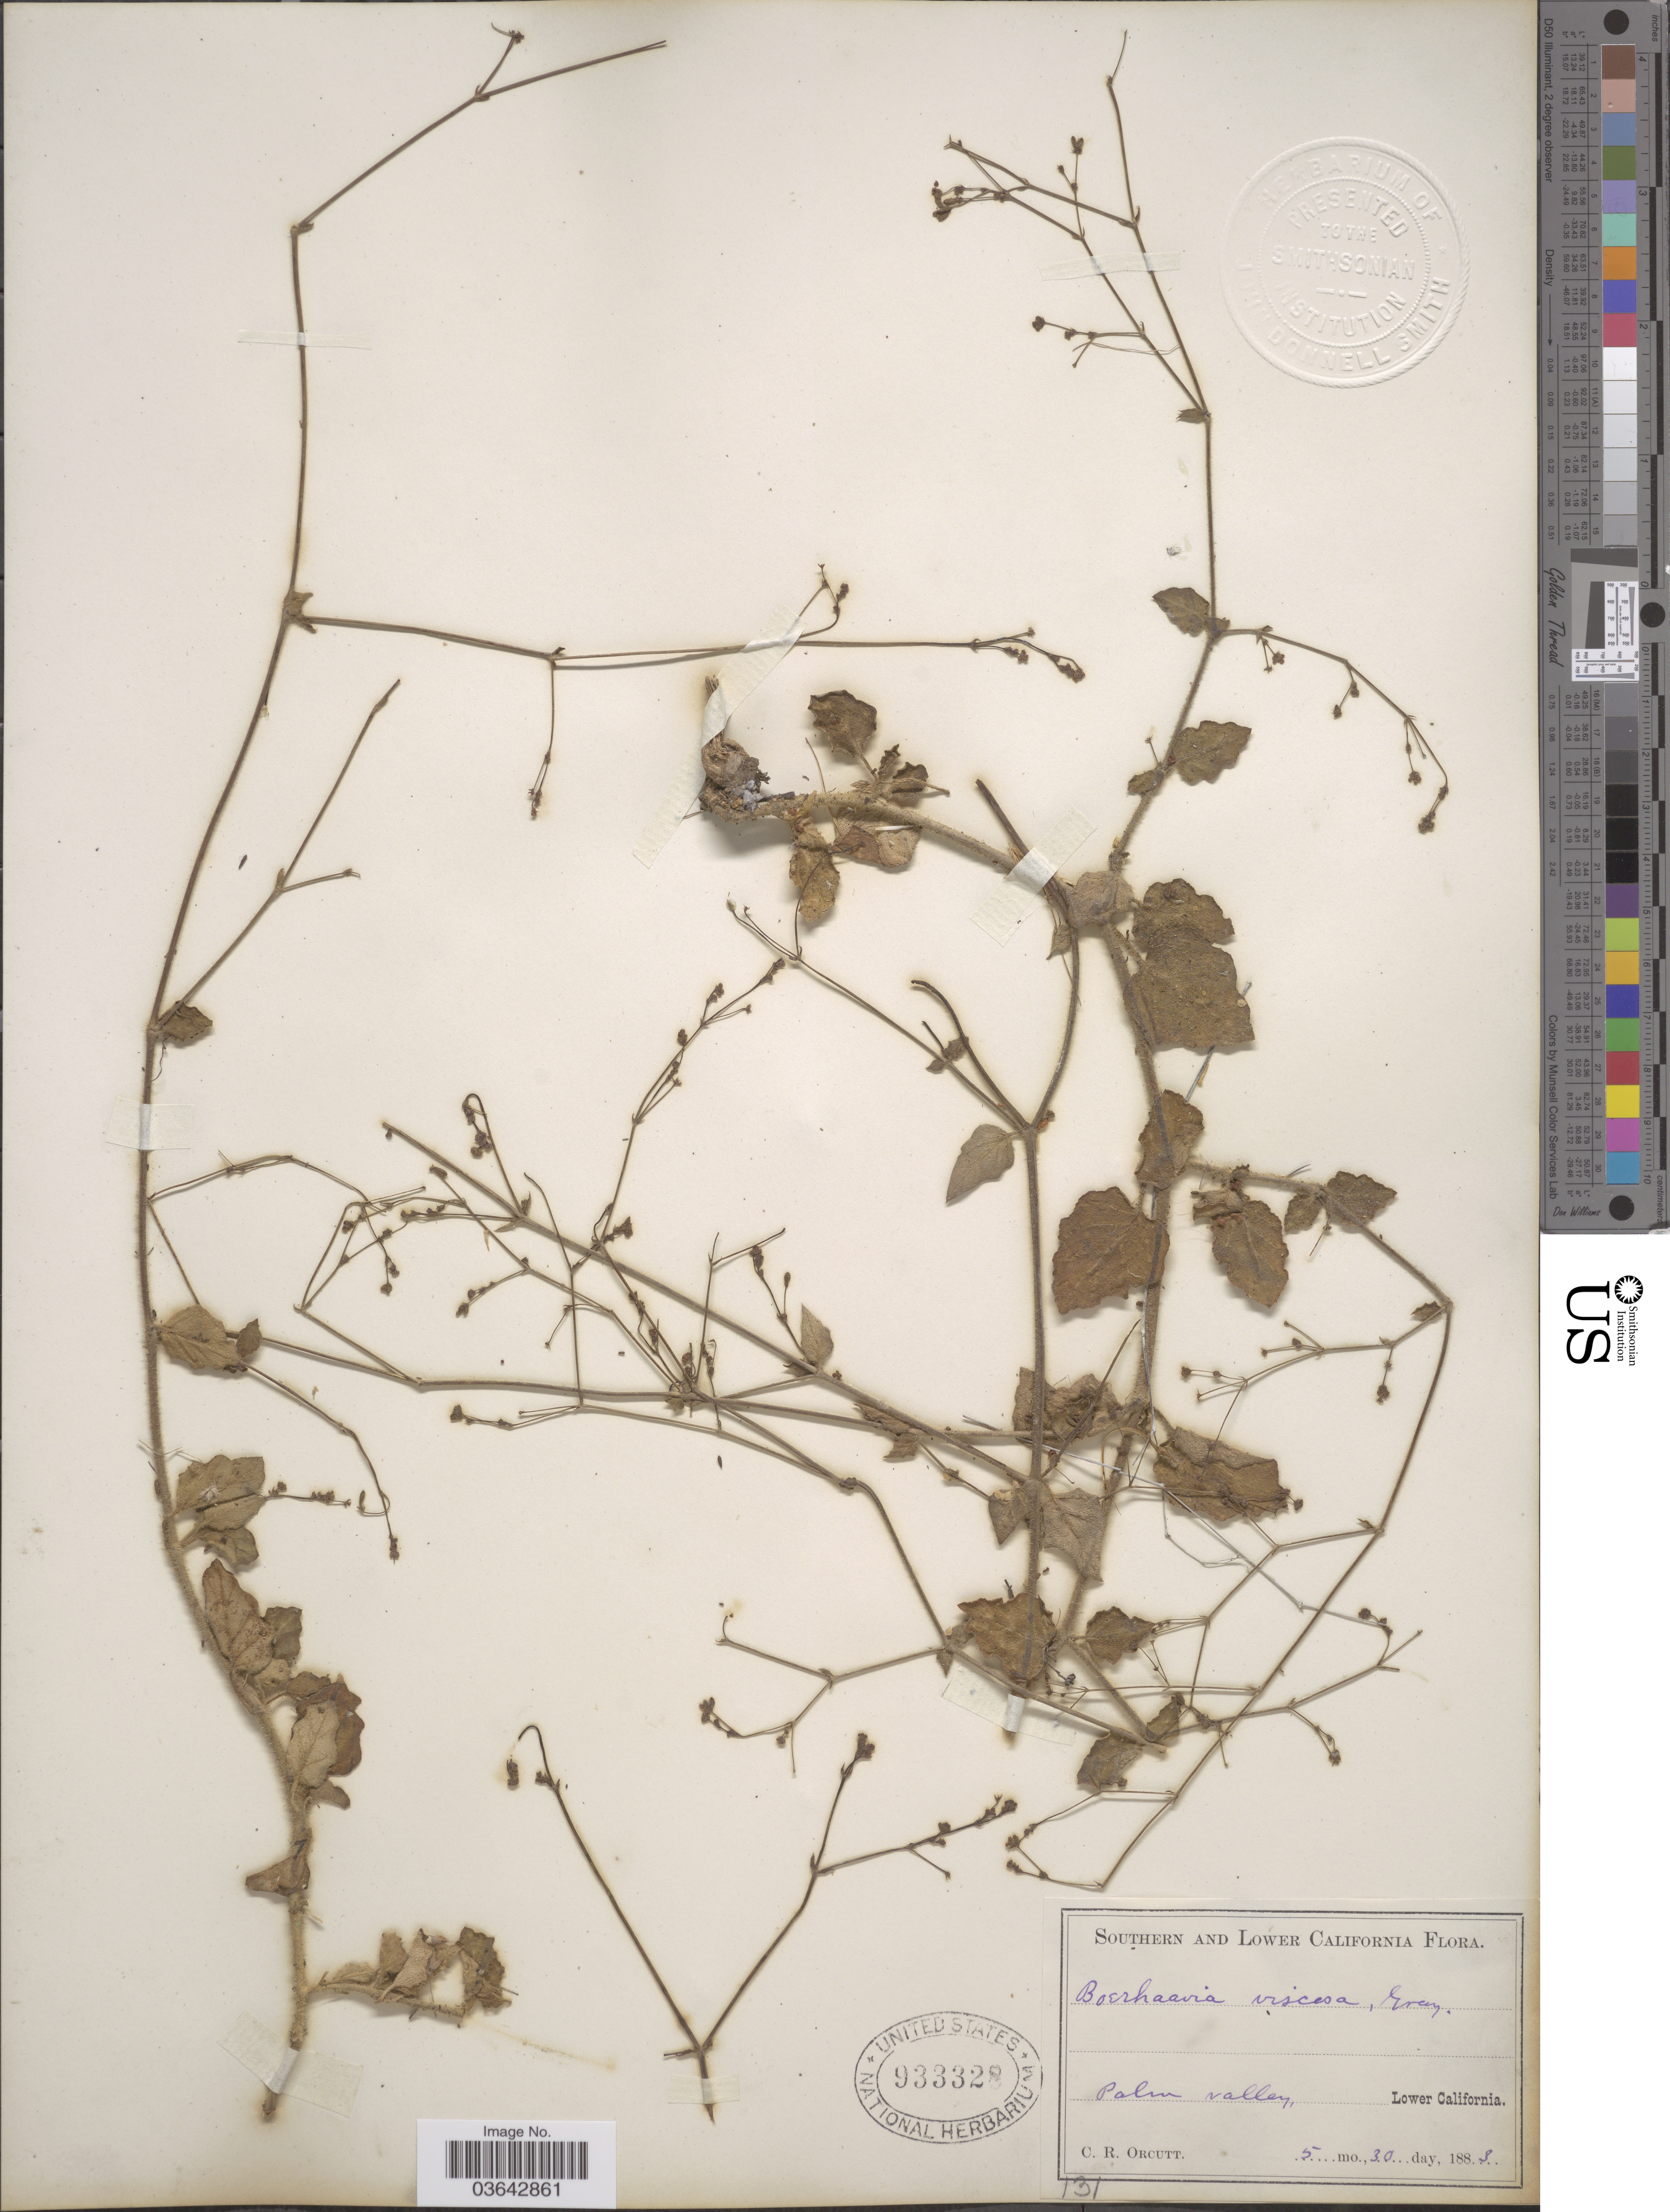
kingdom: Plantae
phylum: Tracheophyta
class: Magnoliopsida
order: Caryophyllales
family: Nyctaginaceae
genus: Boerhavia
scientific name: Boerhavia caribaea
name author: Jacq.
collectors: C. R. Orcutt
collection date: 1883-05-30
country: Mexico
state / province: Baja California Norte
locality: Palm Valley, Lower California.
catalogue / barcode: US 933328